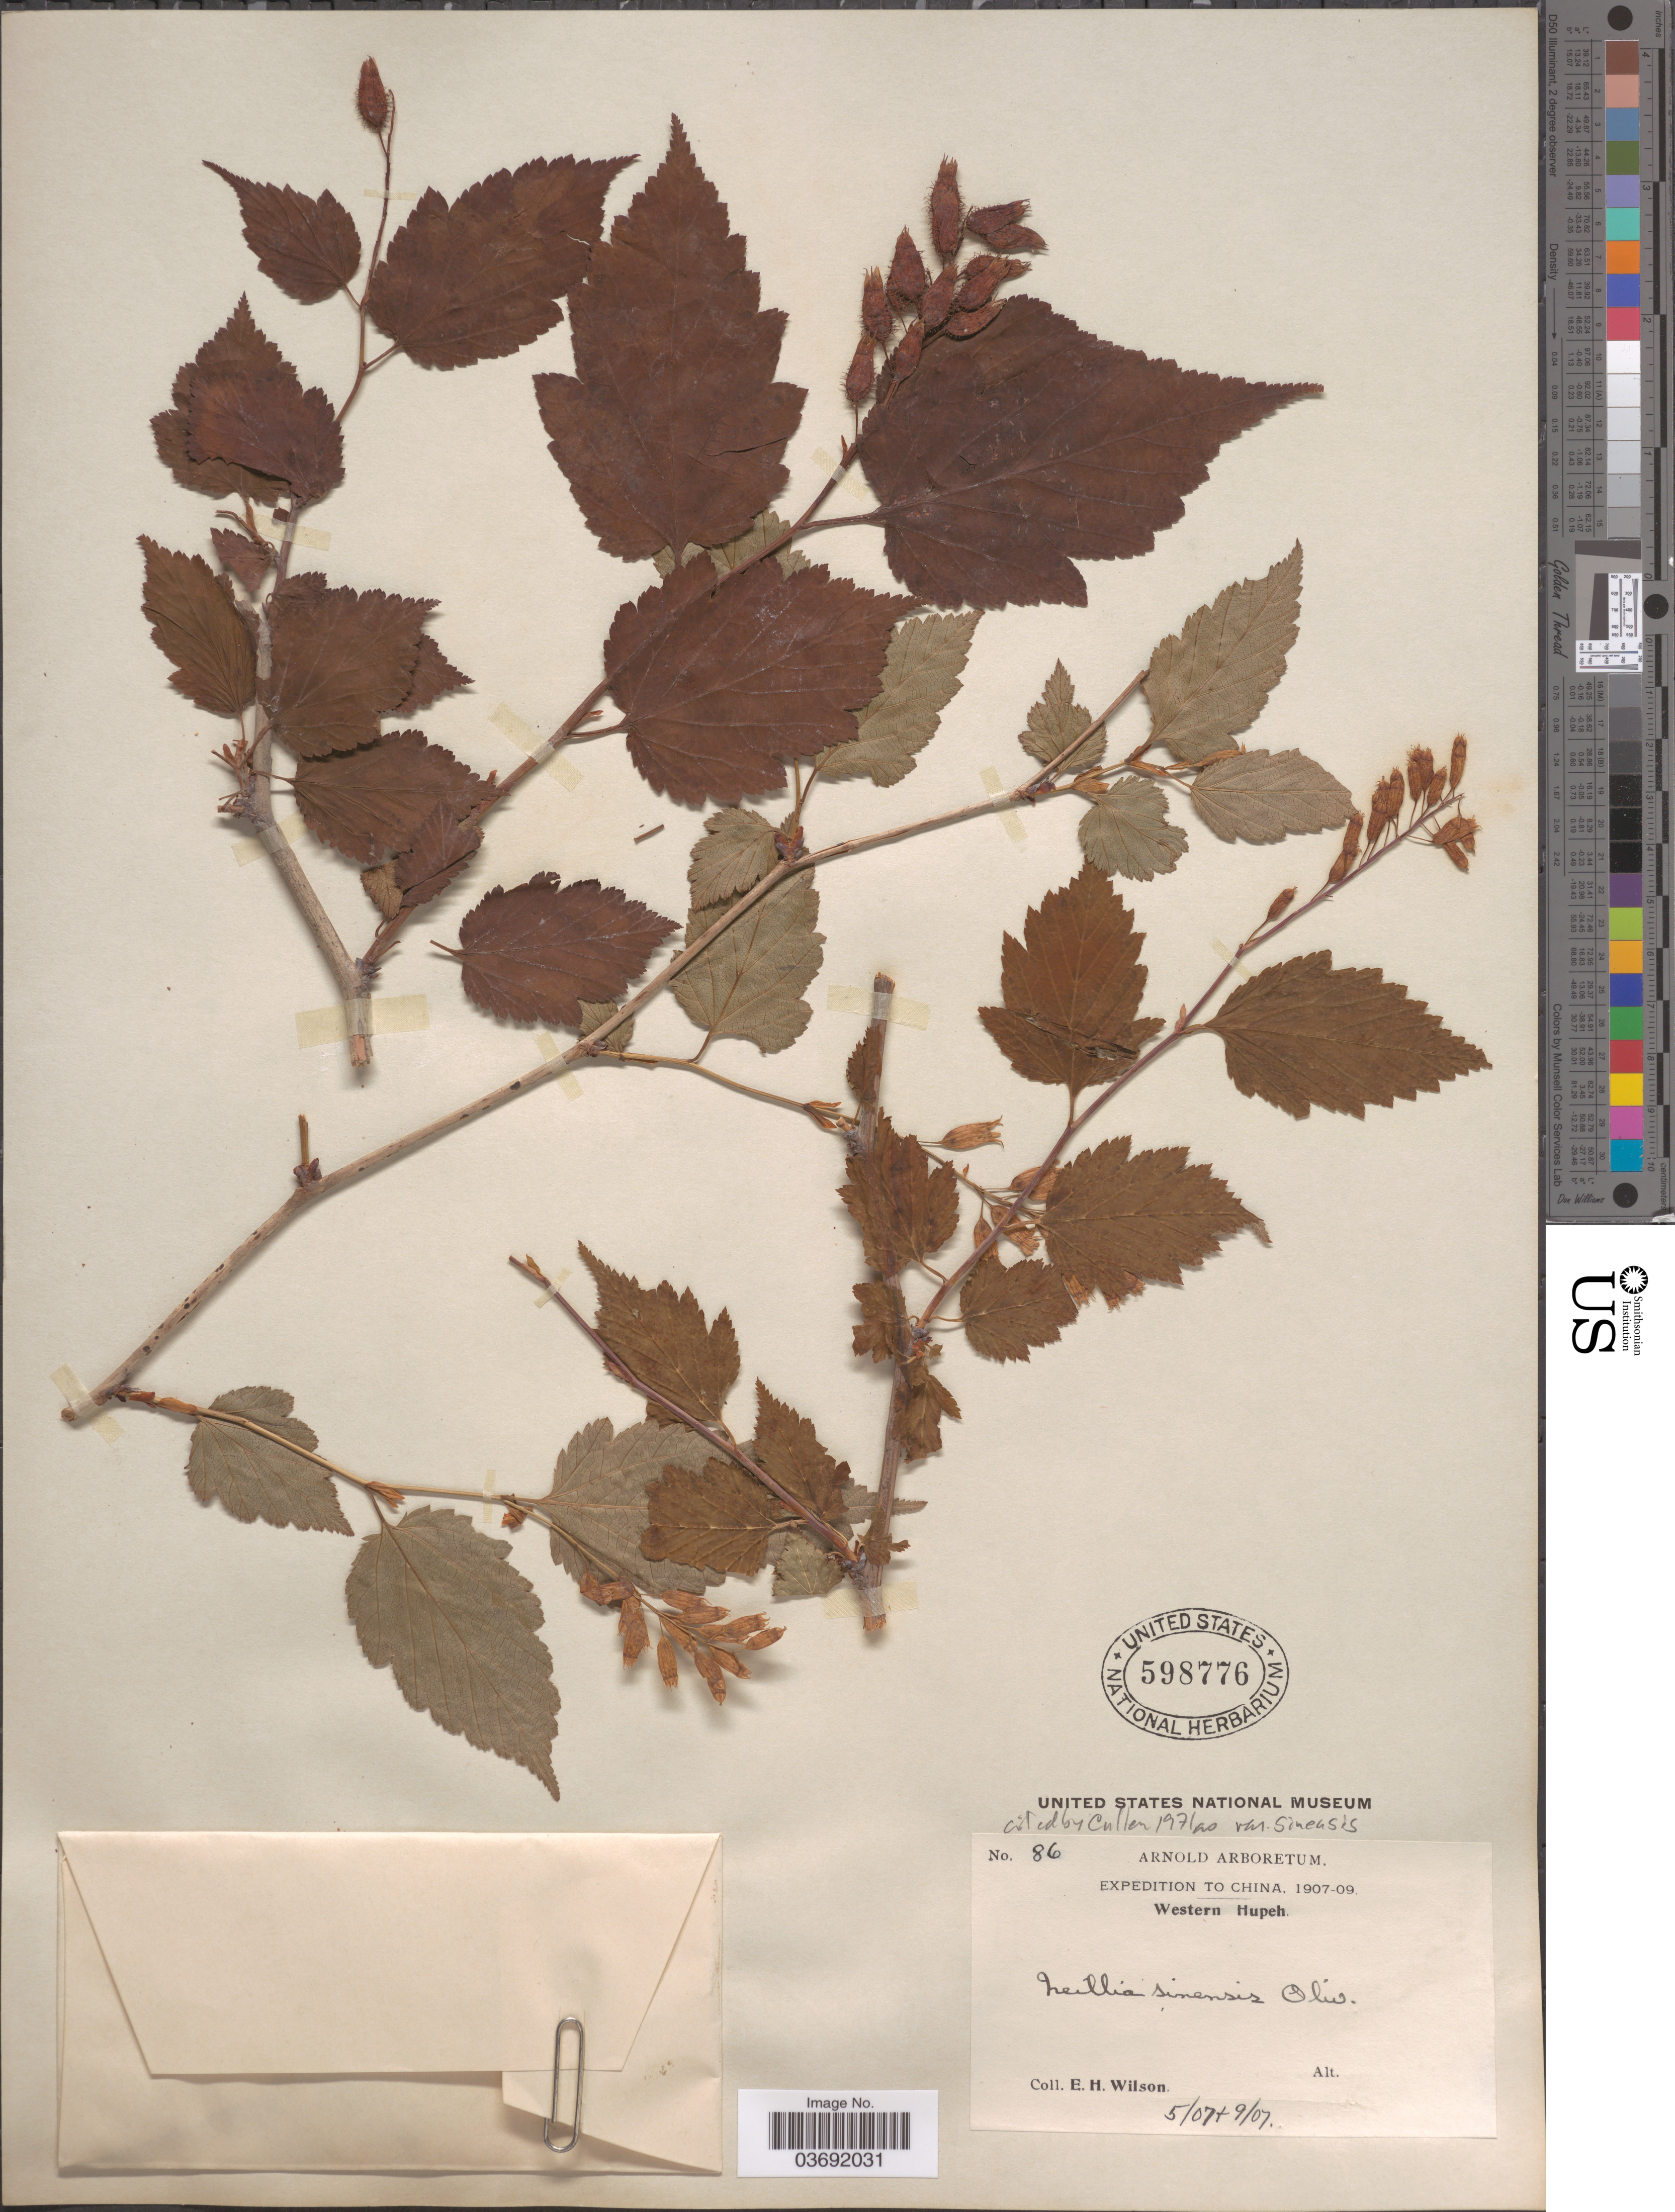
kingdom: Plantae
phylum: Tracheophyta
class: Magnoliopsida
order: Rosales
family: Rosaceae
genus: Neillia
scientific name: Neillia sinensis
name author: Oliv.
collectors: E. Wilson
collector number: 86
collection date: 1907-05/1907-09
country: China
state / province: Hubei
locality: China, Western Hupeh.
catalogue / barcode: US 598776